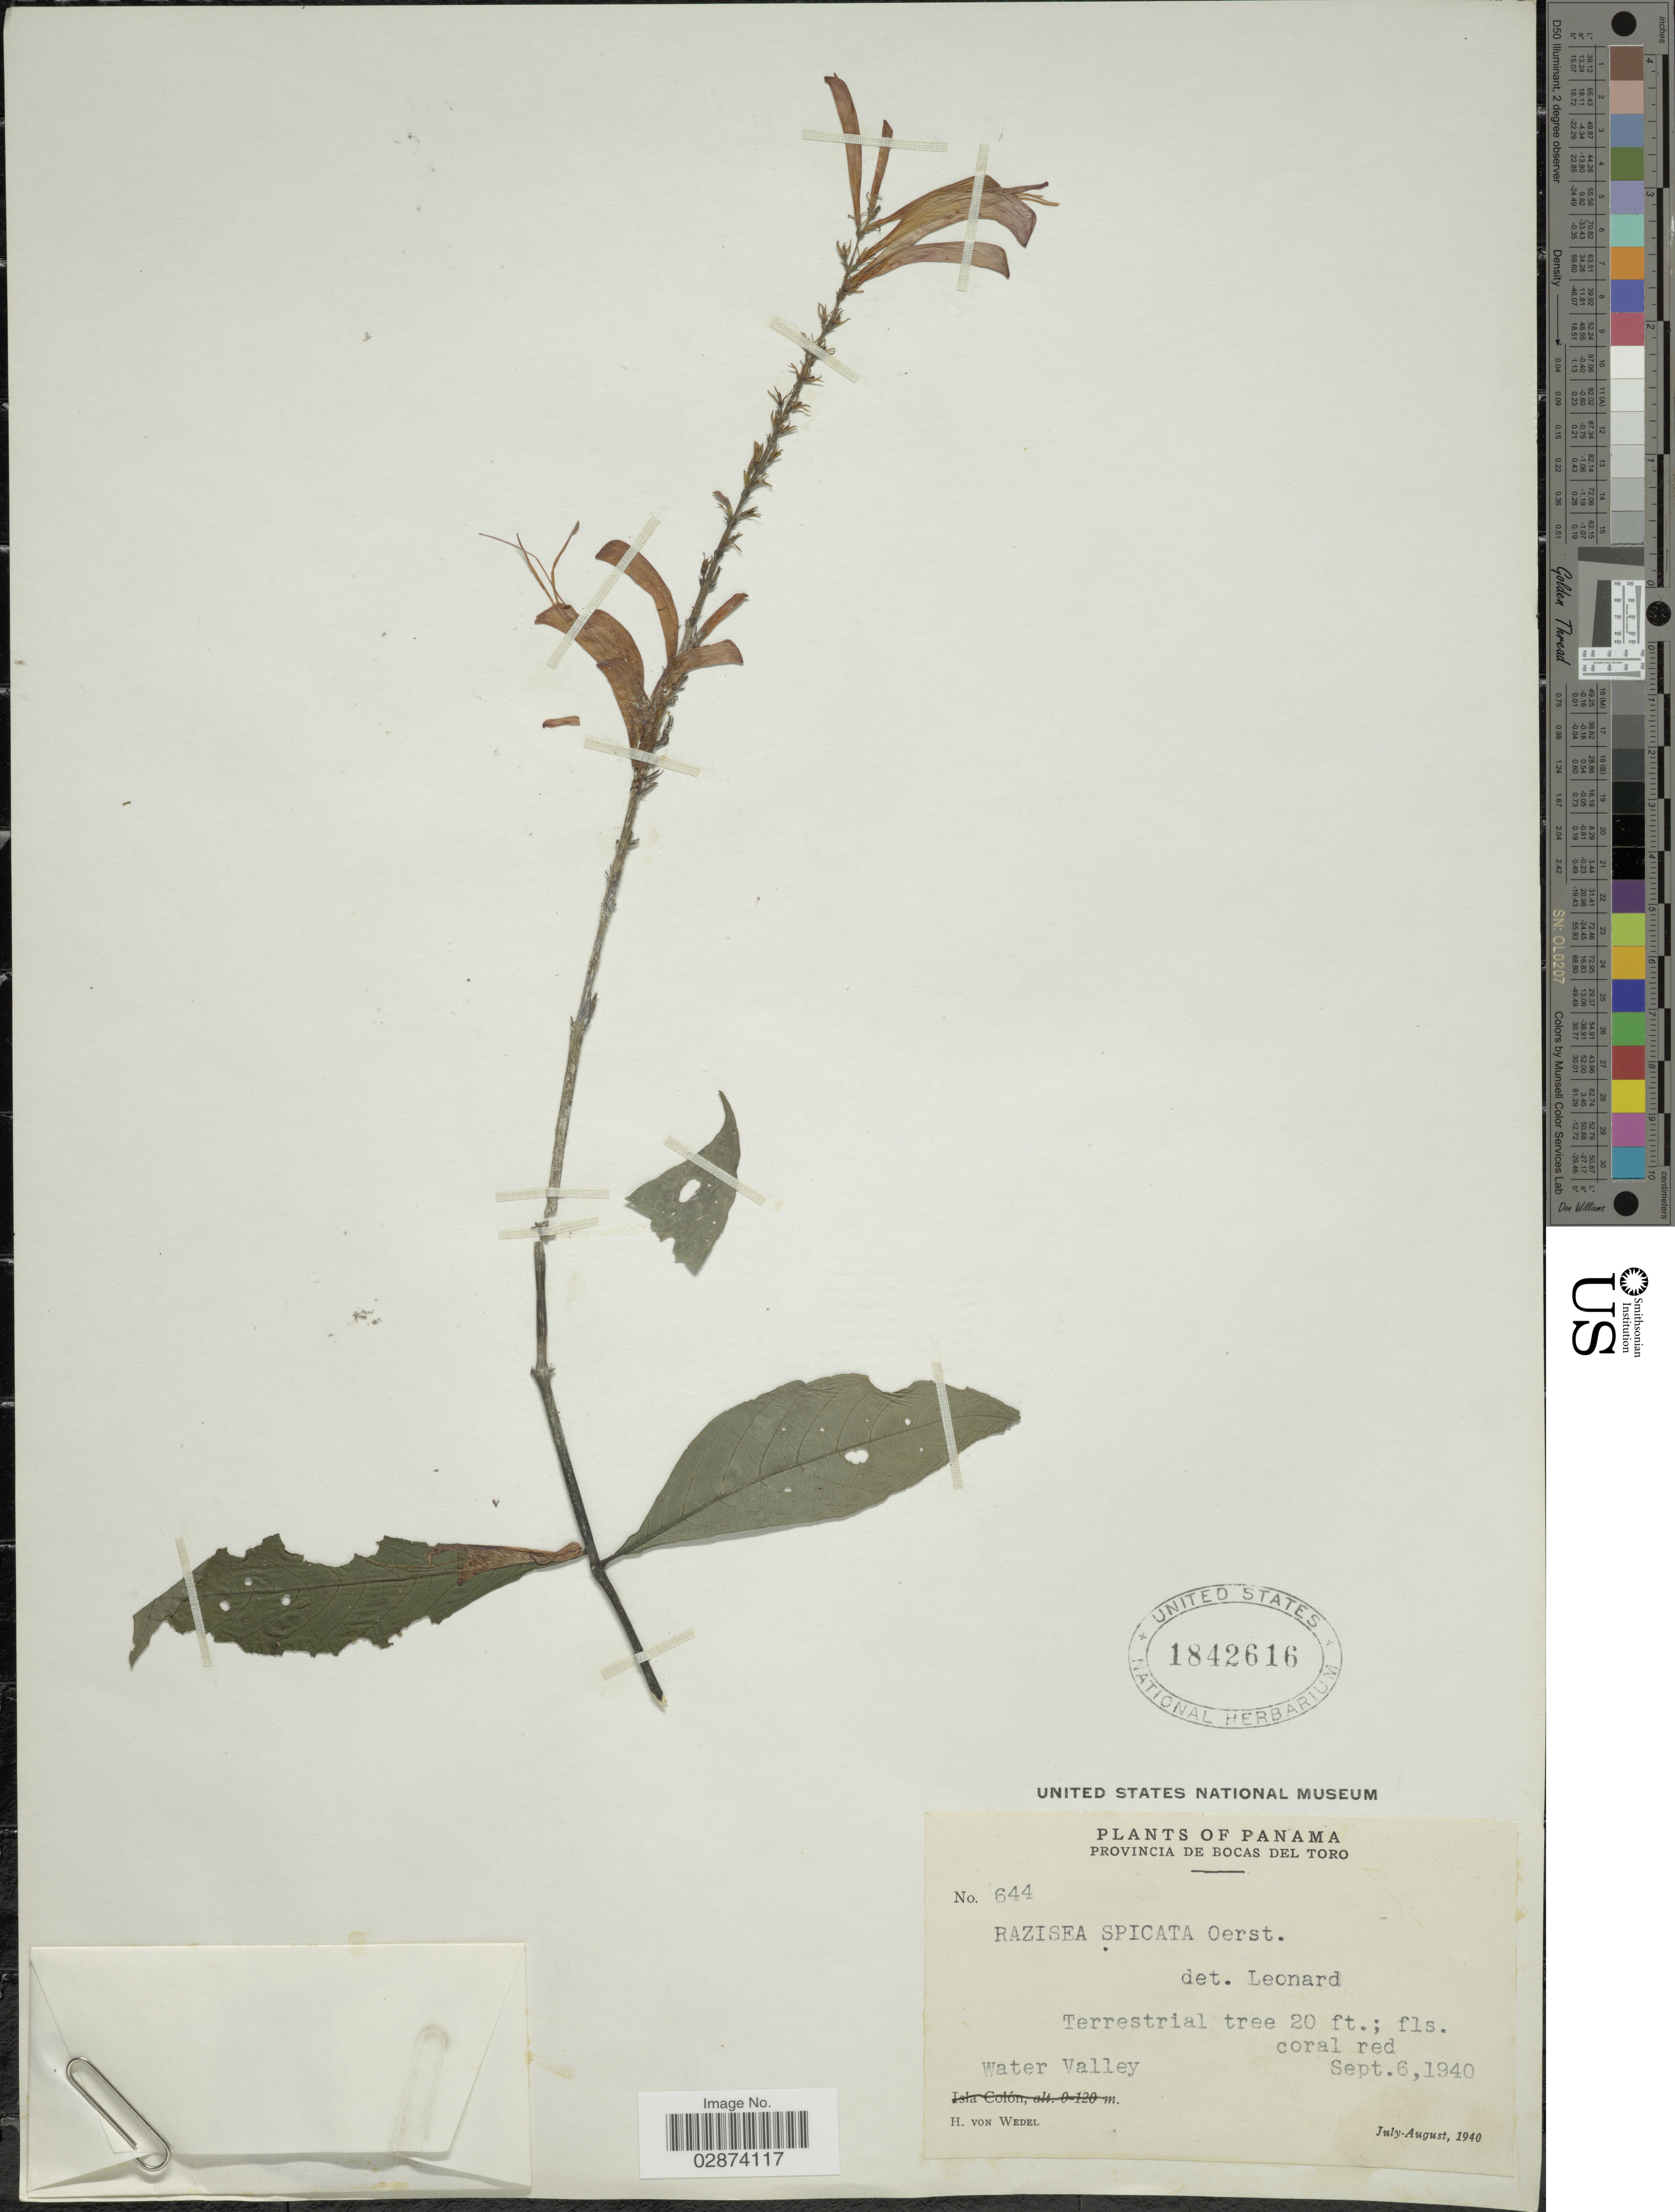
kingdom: Plantae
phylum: Tracheophyta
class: Magnoliopsida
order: Lamiales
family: Acanthaceae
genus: Razisea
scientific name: Razisea spicata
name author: Oerst.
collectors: H. von Wedel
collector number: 644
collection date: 1940-07/1940-08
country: Panama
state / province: Bocas del Toro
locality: Provincia de Bocas del Toro. Water Valley.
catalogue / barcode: US 1842616